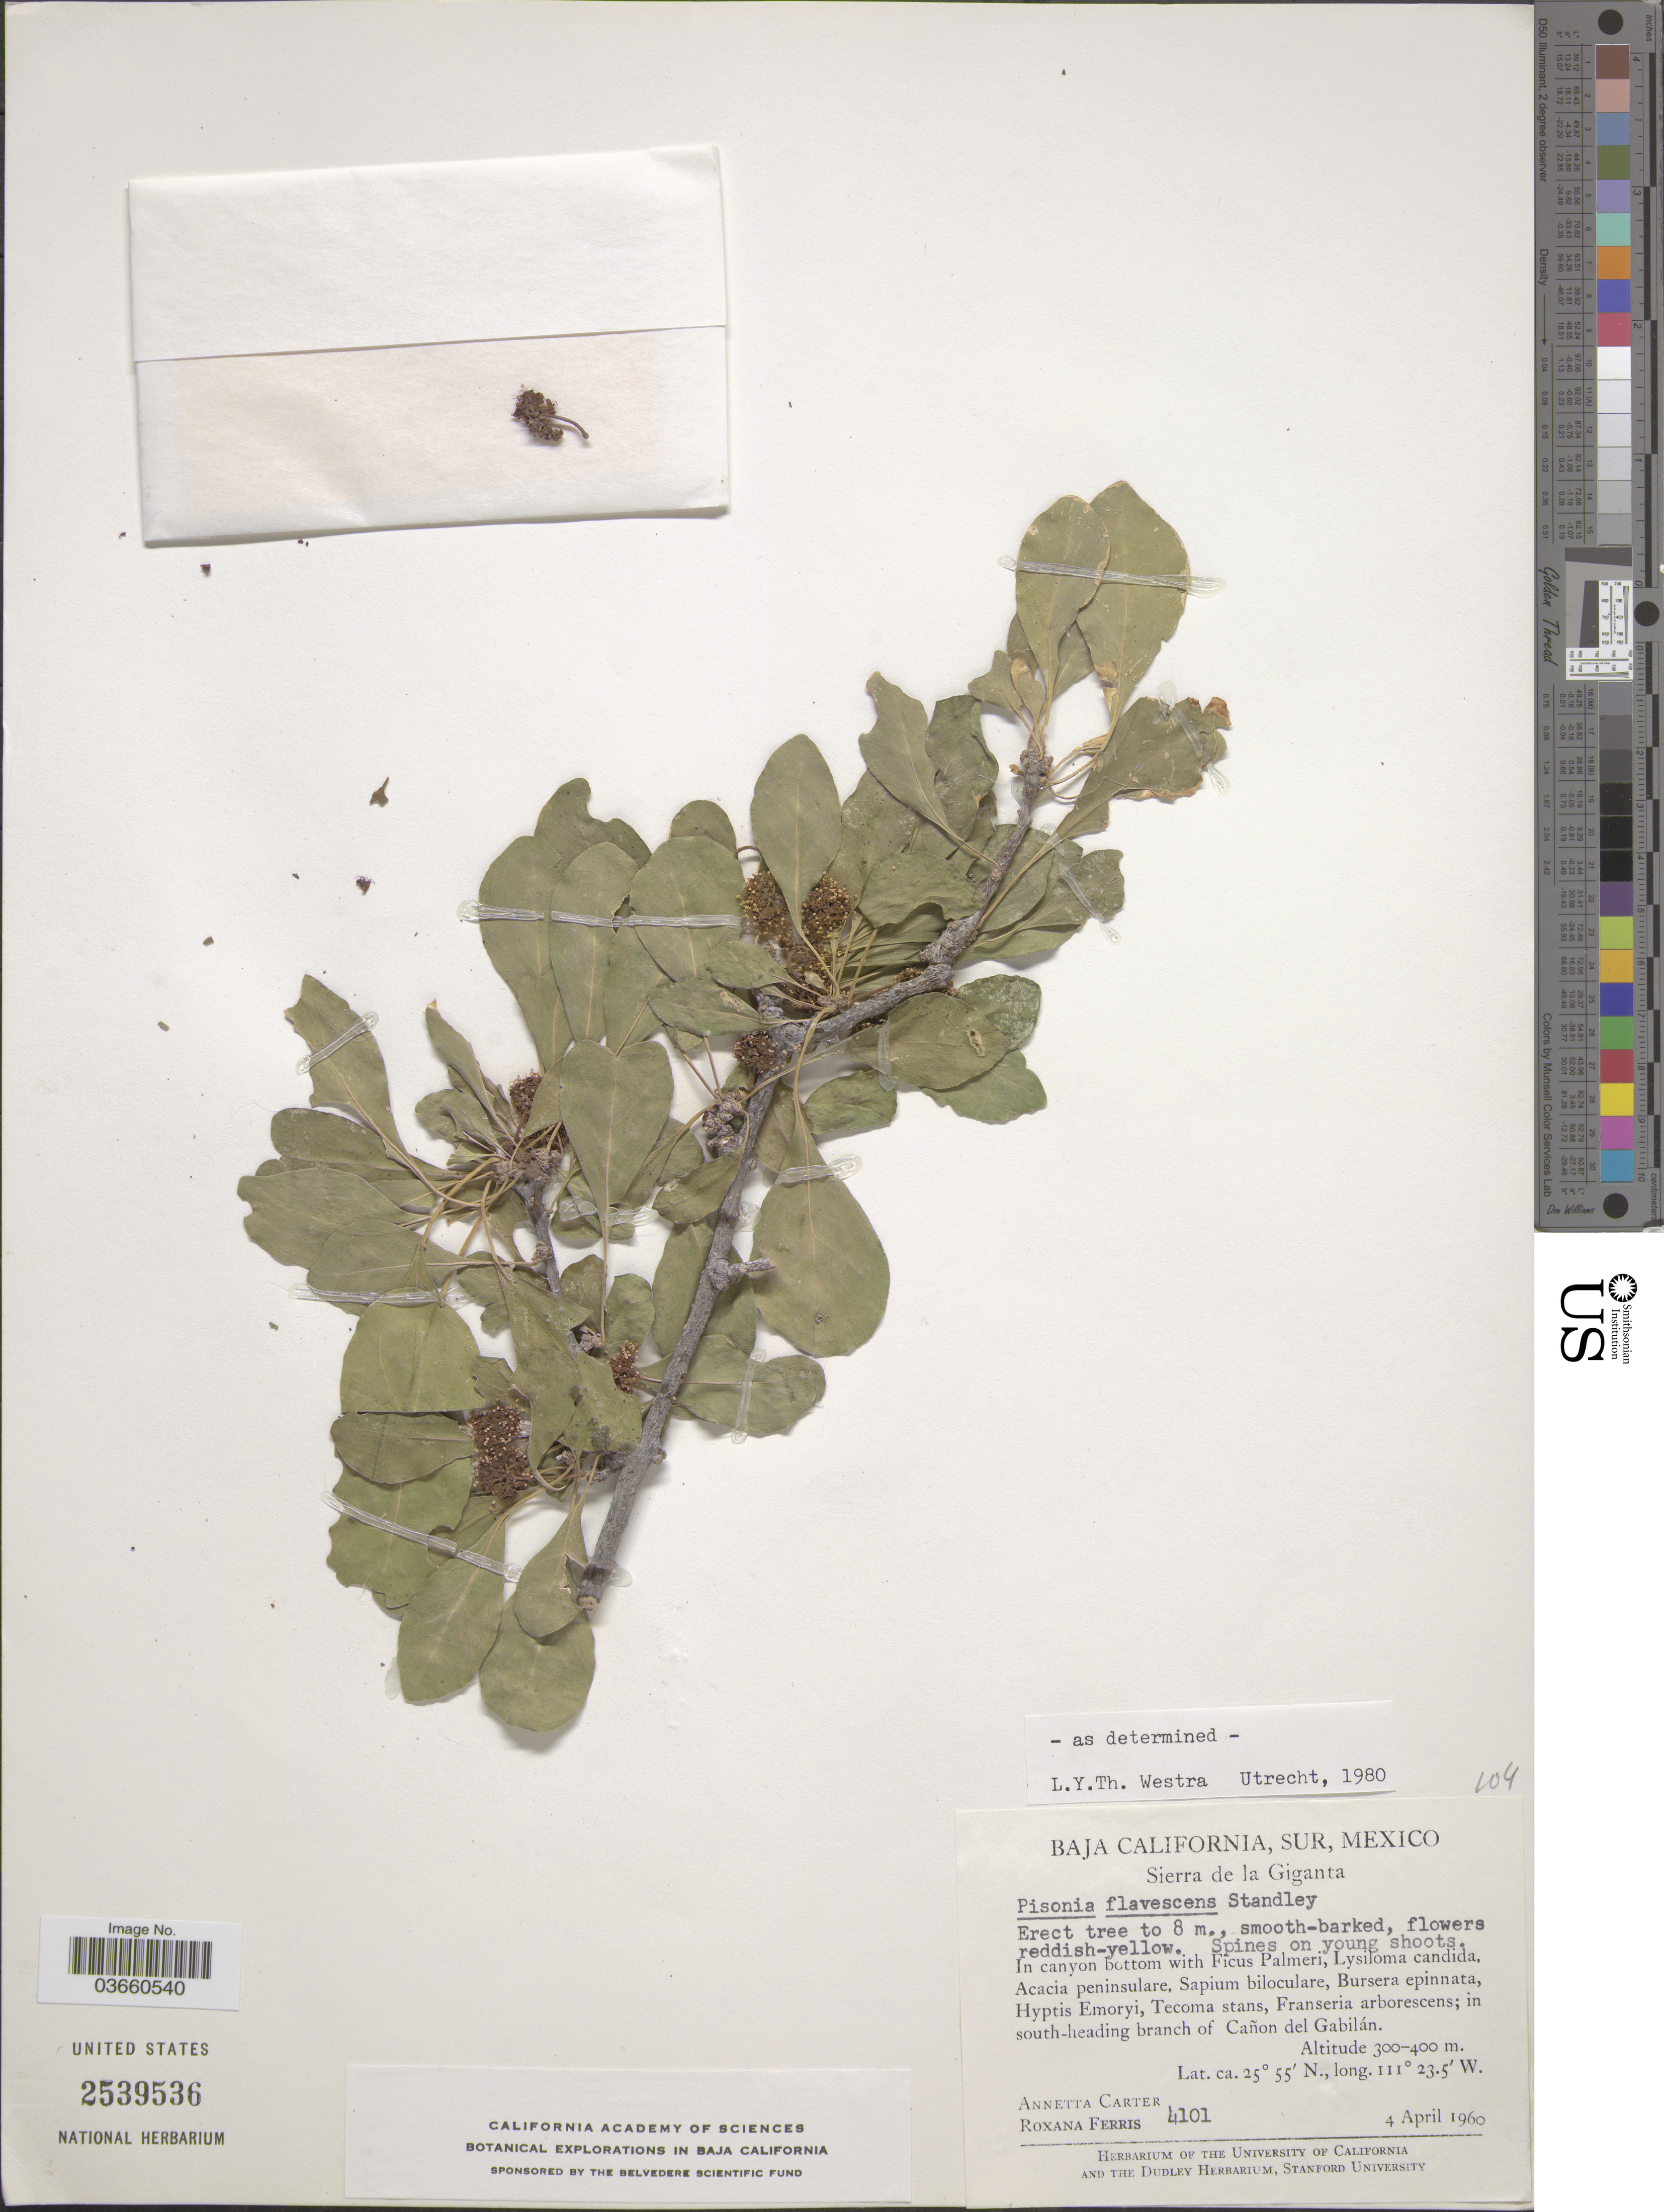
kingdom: Plantae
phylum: Tracheophyta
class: Magnoliopsida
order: Caryophyllales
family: Nyctaginaceae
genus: Pisonia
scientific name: Pisonia flavescens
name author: Standl.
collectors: A. Carter & R. S. Ferris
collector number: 4101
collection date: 1960-04-04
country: Mexico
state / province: Baja California Sur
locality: Sierra de la Giganta. In south-heading branch of Cañon del Gabilán.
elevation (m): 300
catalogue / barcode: US 2539536